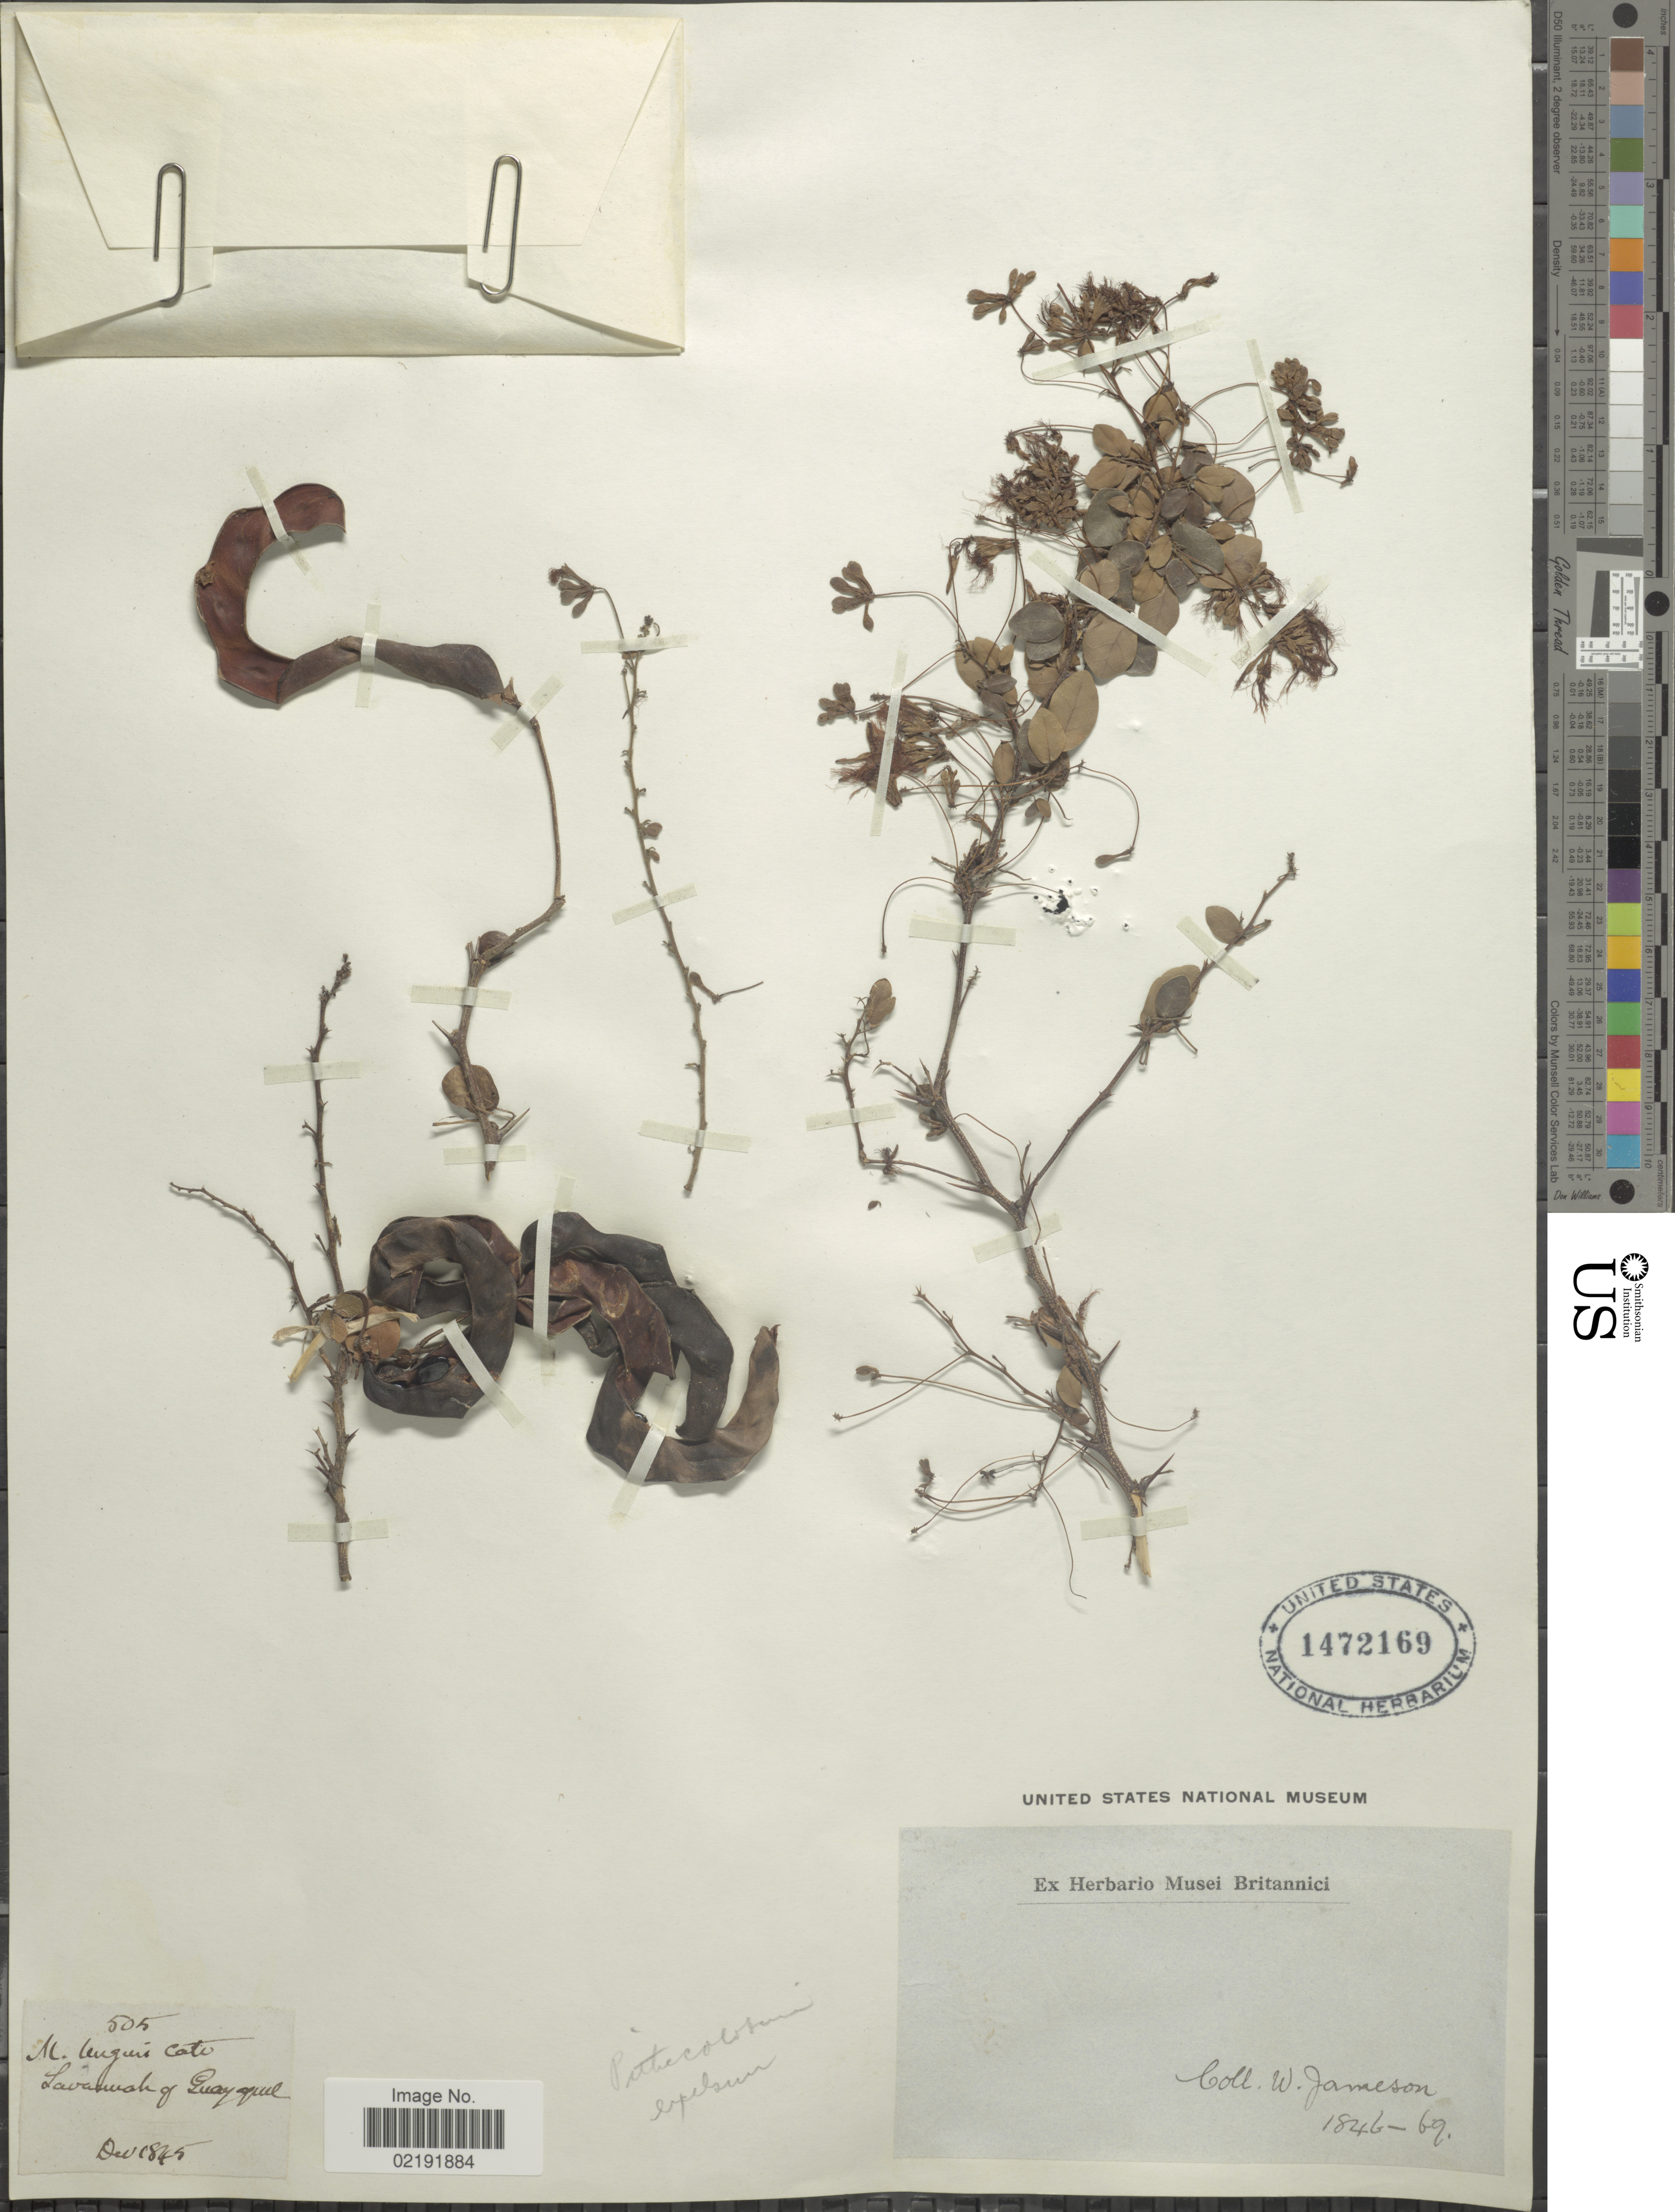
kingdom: Plantae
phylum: Tracheophyta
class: Magnoliopsida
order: Fabales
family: Fabaceae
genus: Pithecellobium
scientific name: Pithecellobium excelsum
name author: (Kunth) Mart.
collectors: W. Jameson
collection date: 1845-12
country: Ecuador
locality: Savannah of Guayquil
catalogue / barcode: US 1472169